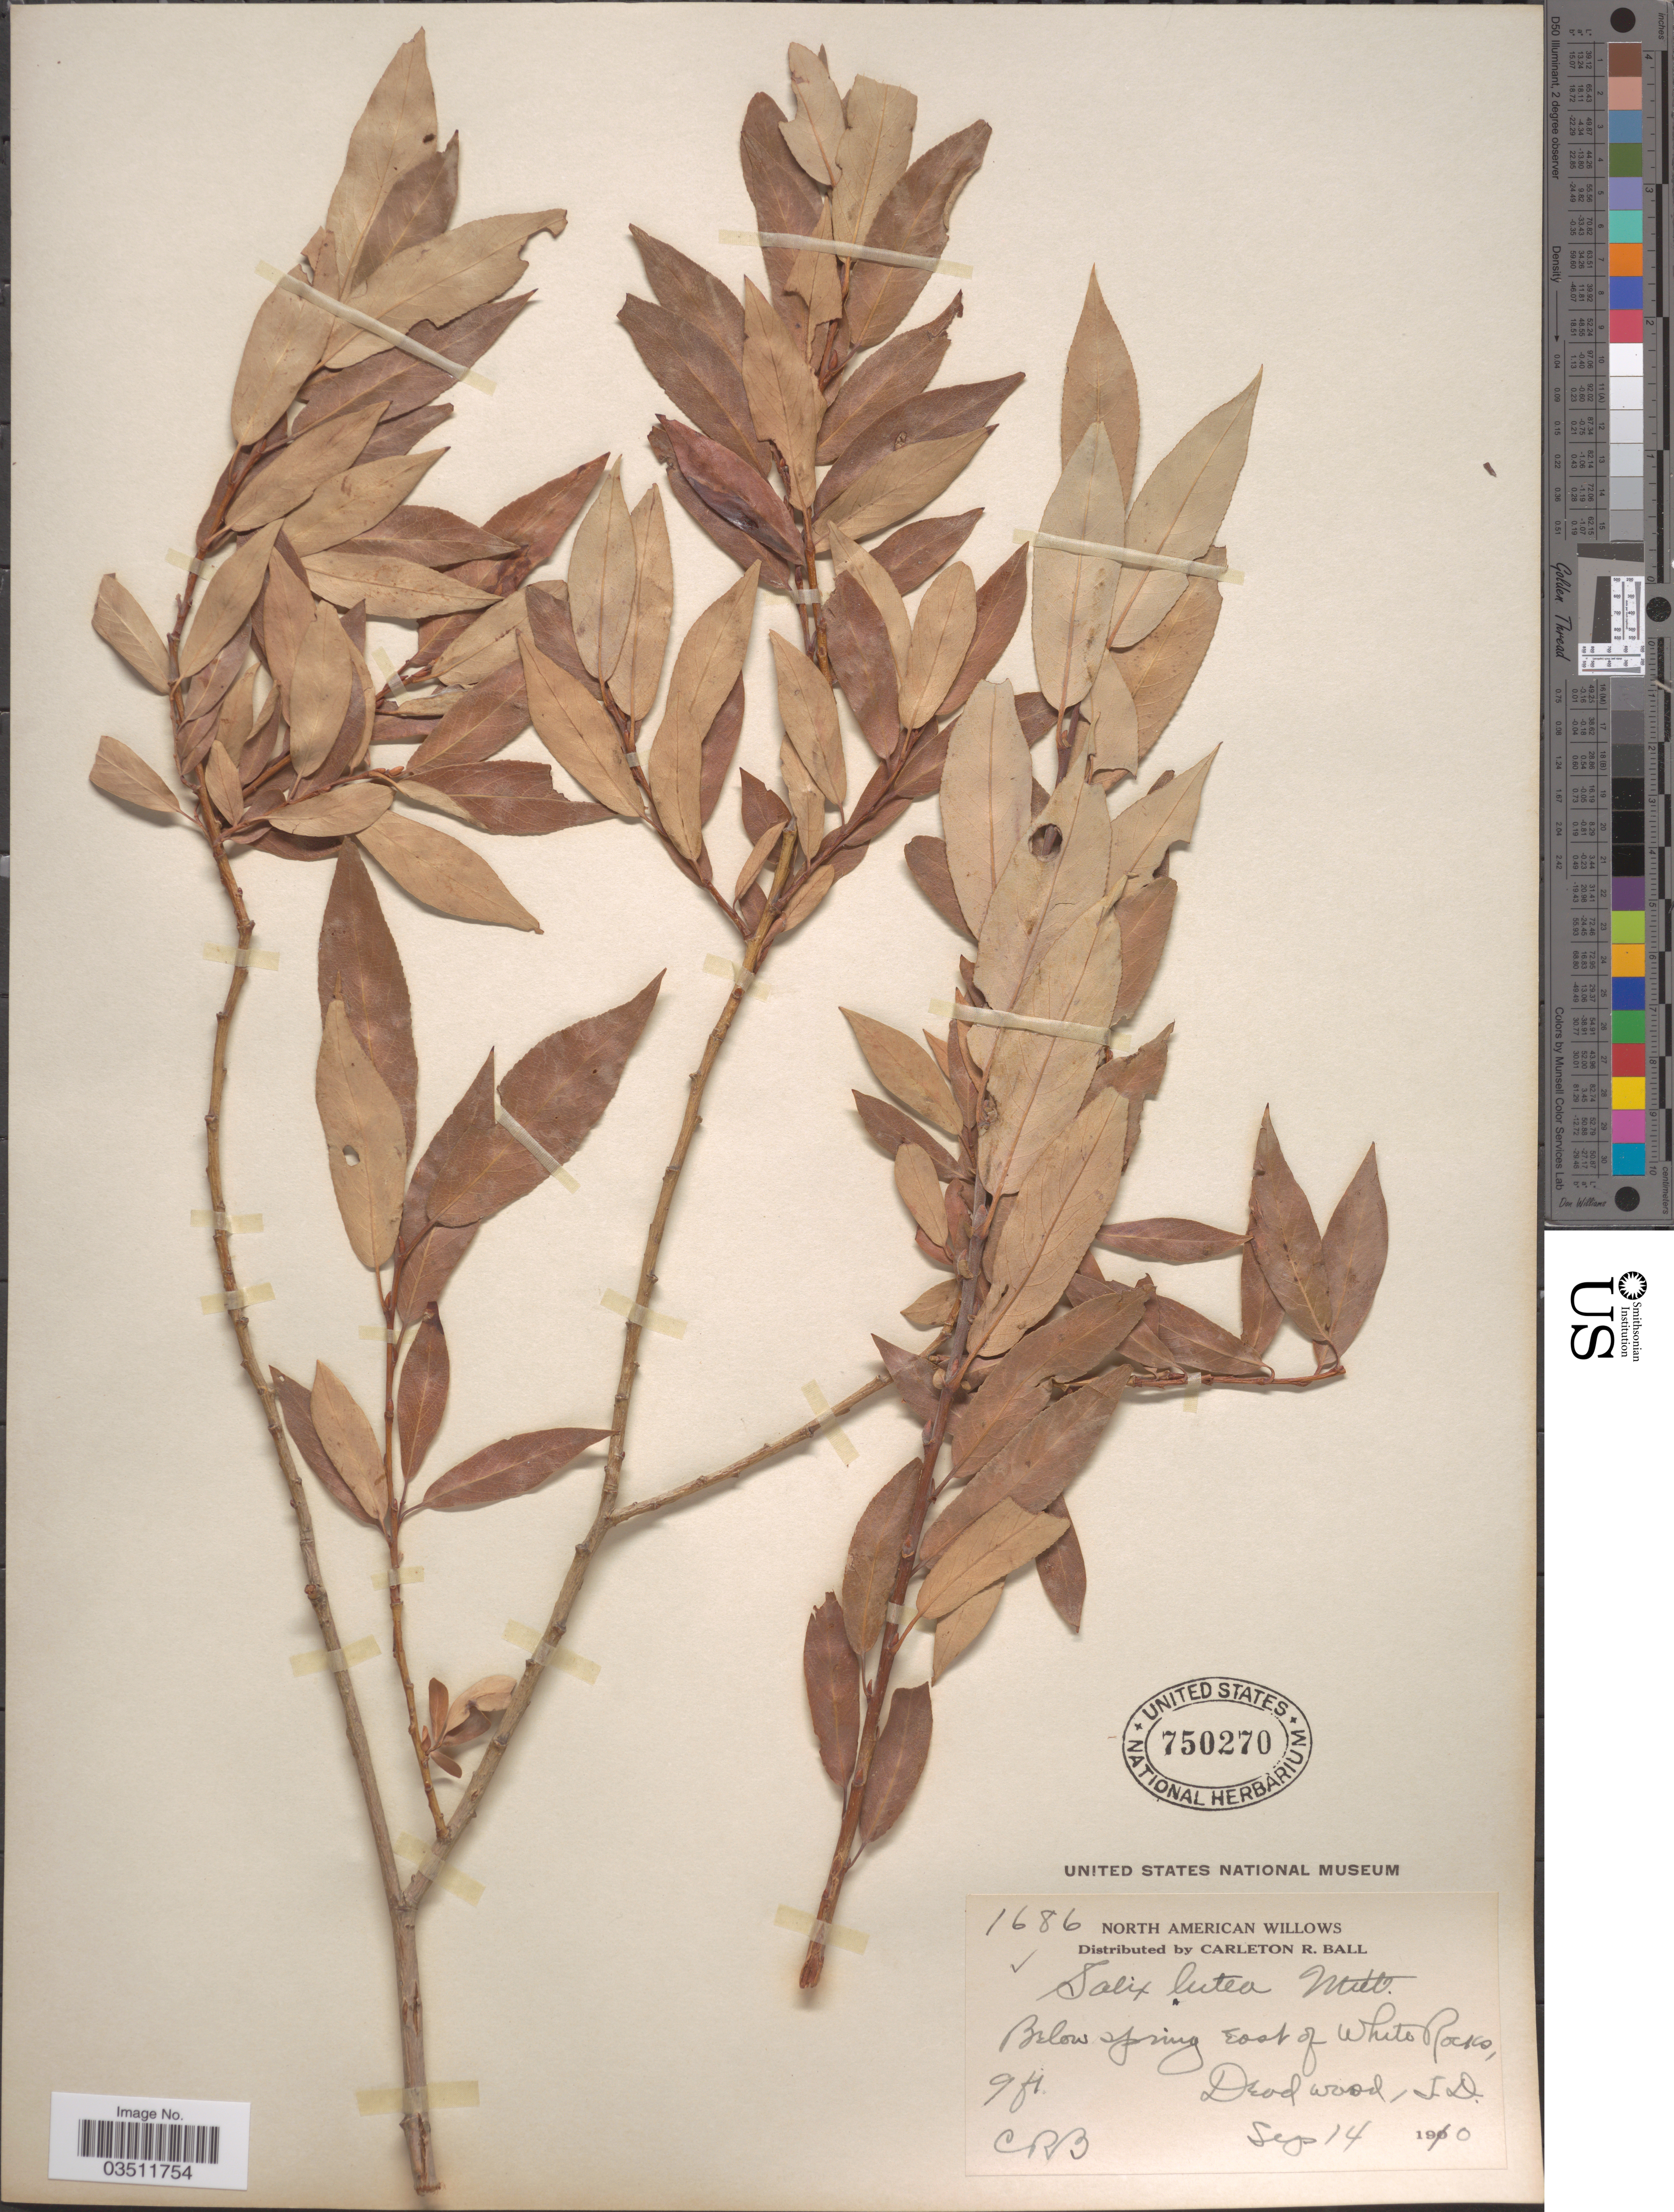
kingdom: Plantae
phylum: Tracheophyta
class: Magnoliopsida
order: Malpighiales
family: Salicaceae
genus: Salix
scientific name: Salix lutea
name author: Nutt.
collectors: C. R. Ball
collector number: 1686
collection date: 1910-09-14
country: United States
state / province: South Dakota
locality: Below spring east of White Rocks, Deadwood.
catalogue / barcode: US 750270